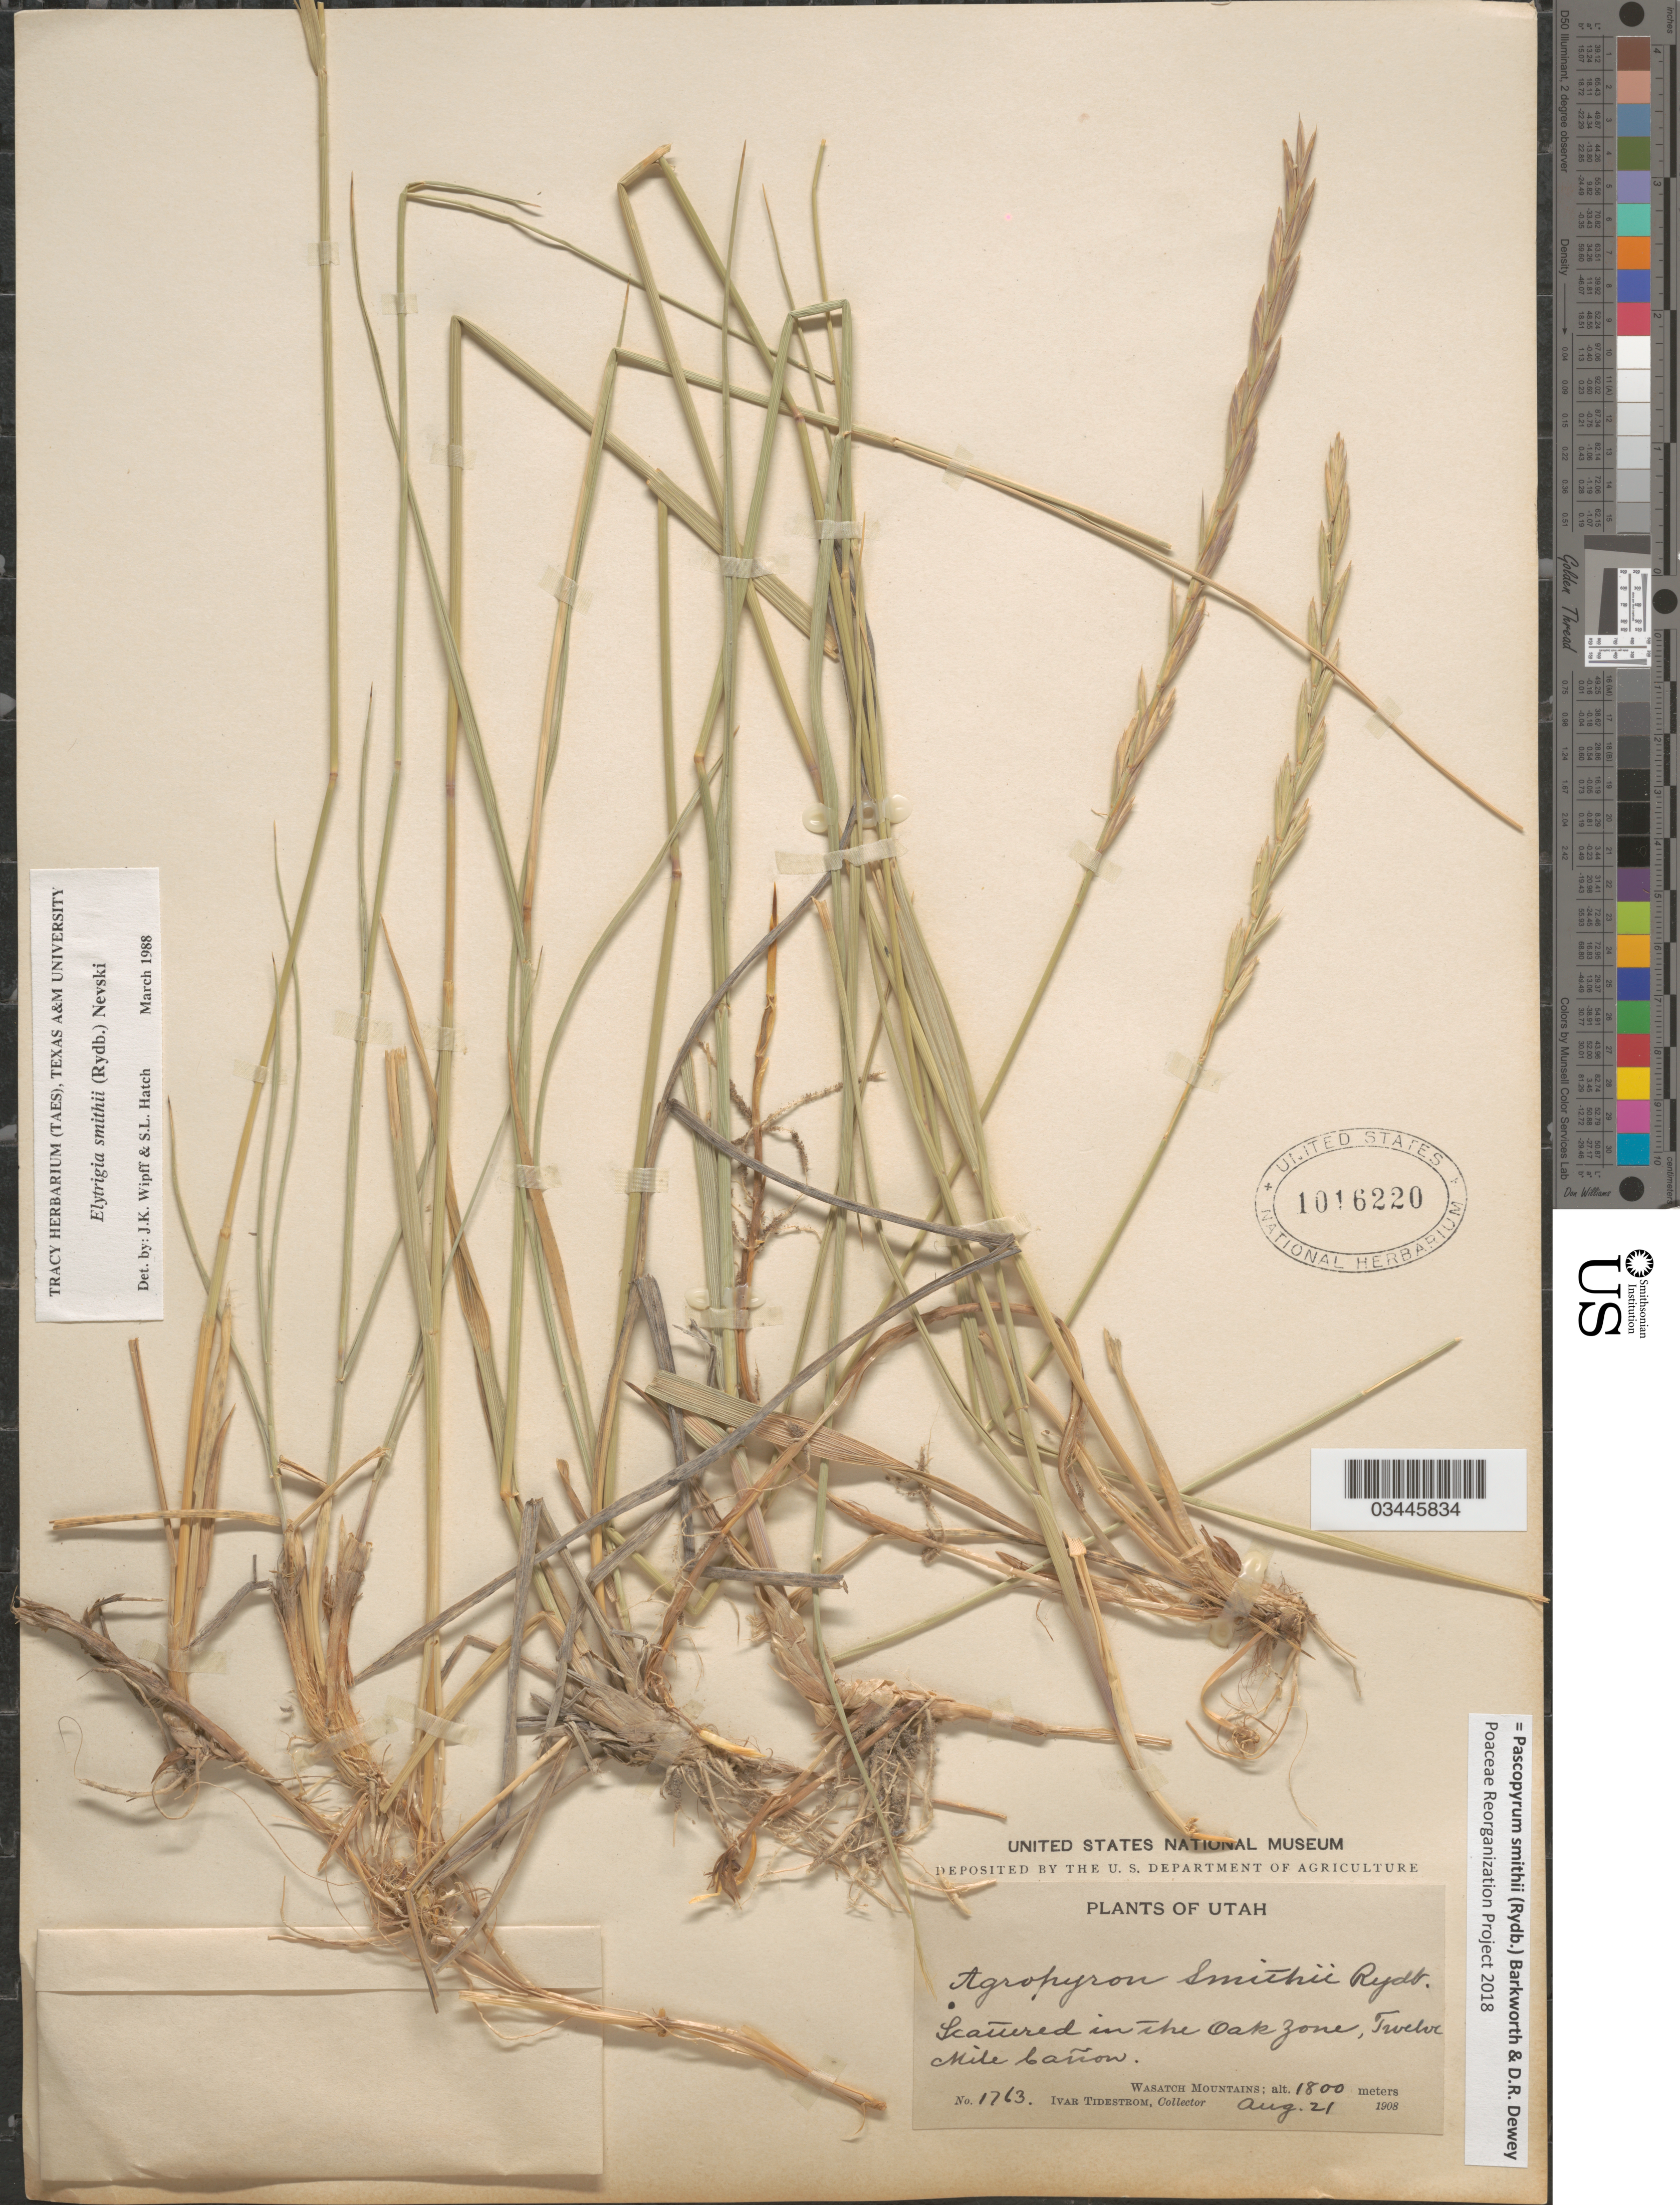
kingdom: Plantae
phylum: Tracheophyta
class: Liliopsida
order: Poales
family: Poaceae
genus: Pascopyrum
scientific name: Pascopyrum smithii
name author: (Rydb.) Barkworth & Dewey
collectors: I. F. Tidestrom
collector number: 1763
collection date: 1908-08-21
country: United States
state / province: Utah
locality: Scattered in the Oak Zone,Twelve Mile Cañon. Wasatch Mountains.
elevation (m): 1800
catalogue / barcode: US 1016220